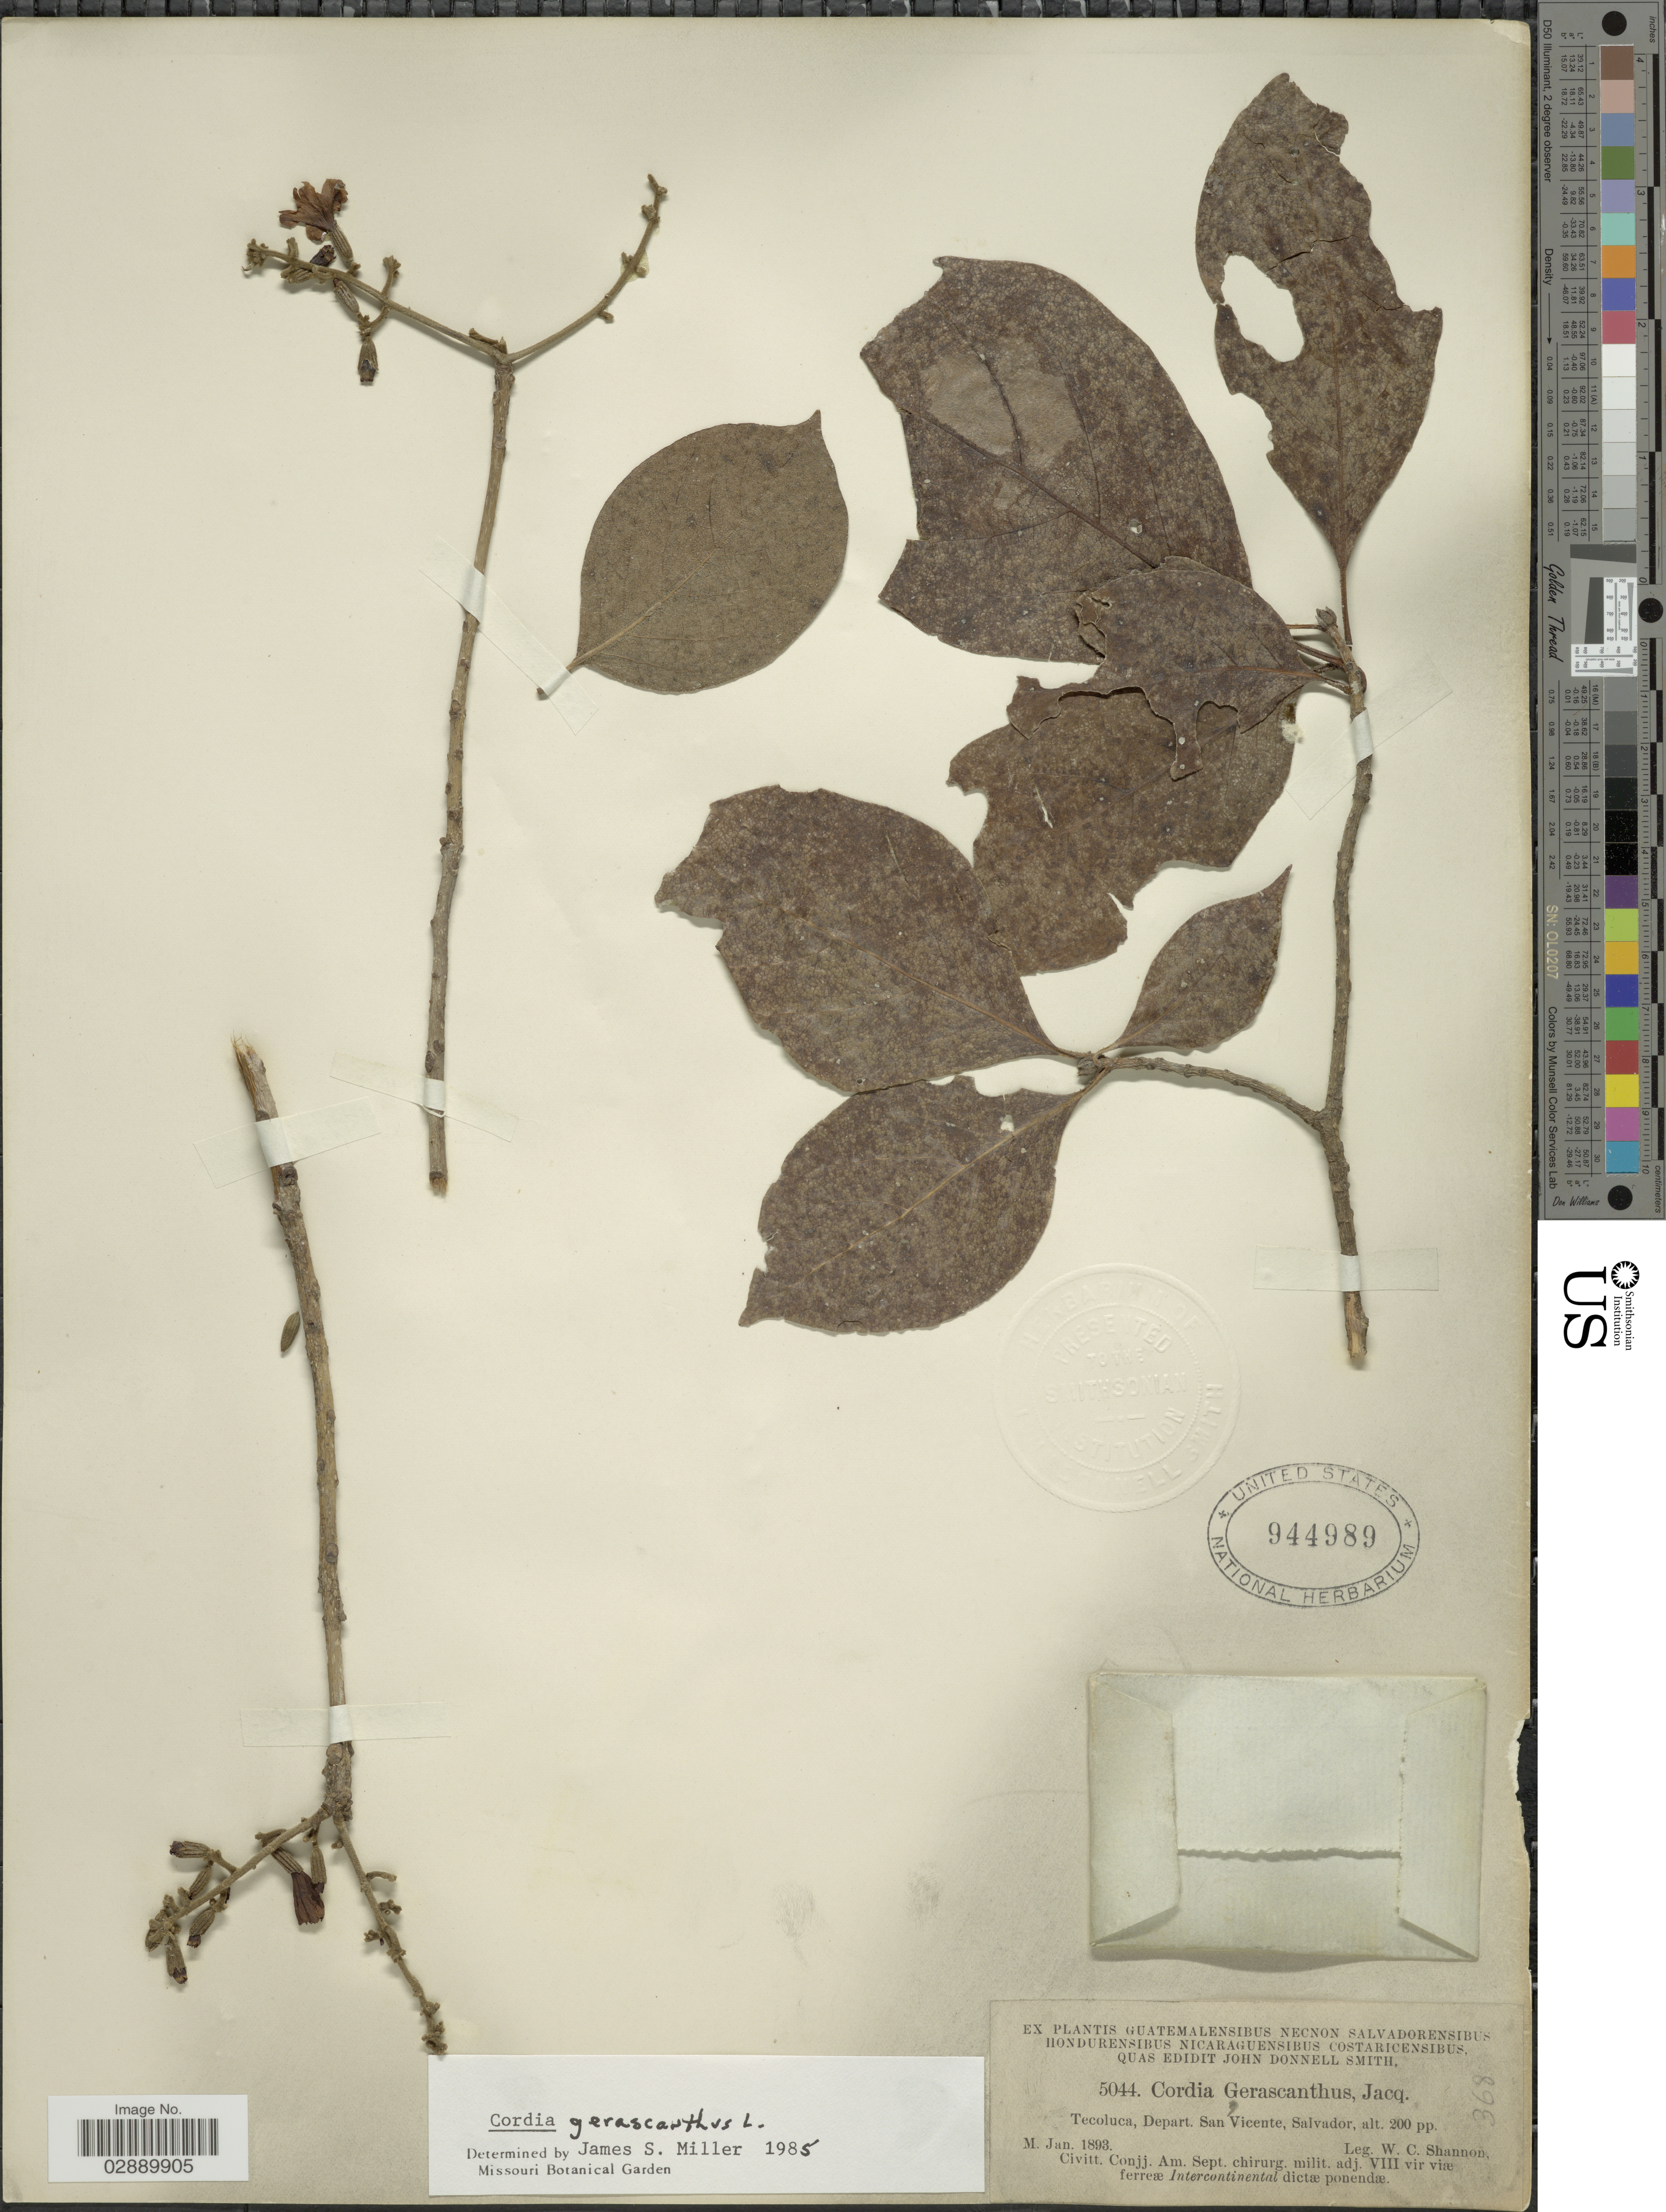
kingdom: Plantae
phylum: Tracheophyta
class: Magnoliopsida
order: Boraginales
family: Cordiaceae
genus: Cordia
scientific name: Cordia gerascanthus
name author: L.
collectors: W. C. Shannon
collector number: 5044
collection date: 1893-01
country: El Salvador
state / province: San Vincente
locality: Tecoluca, Depart. San Vicente, Salvador.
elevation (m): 61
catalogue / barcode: US 944989